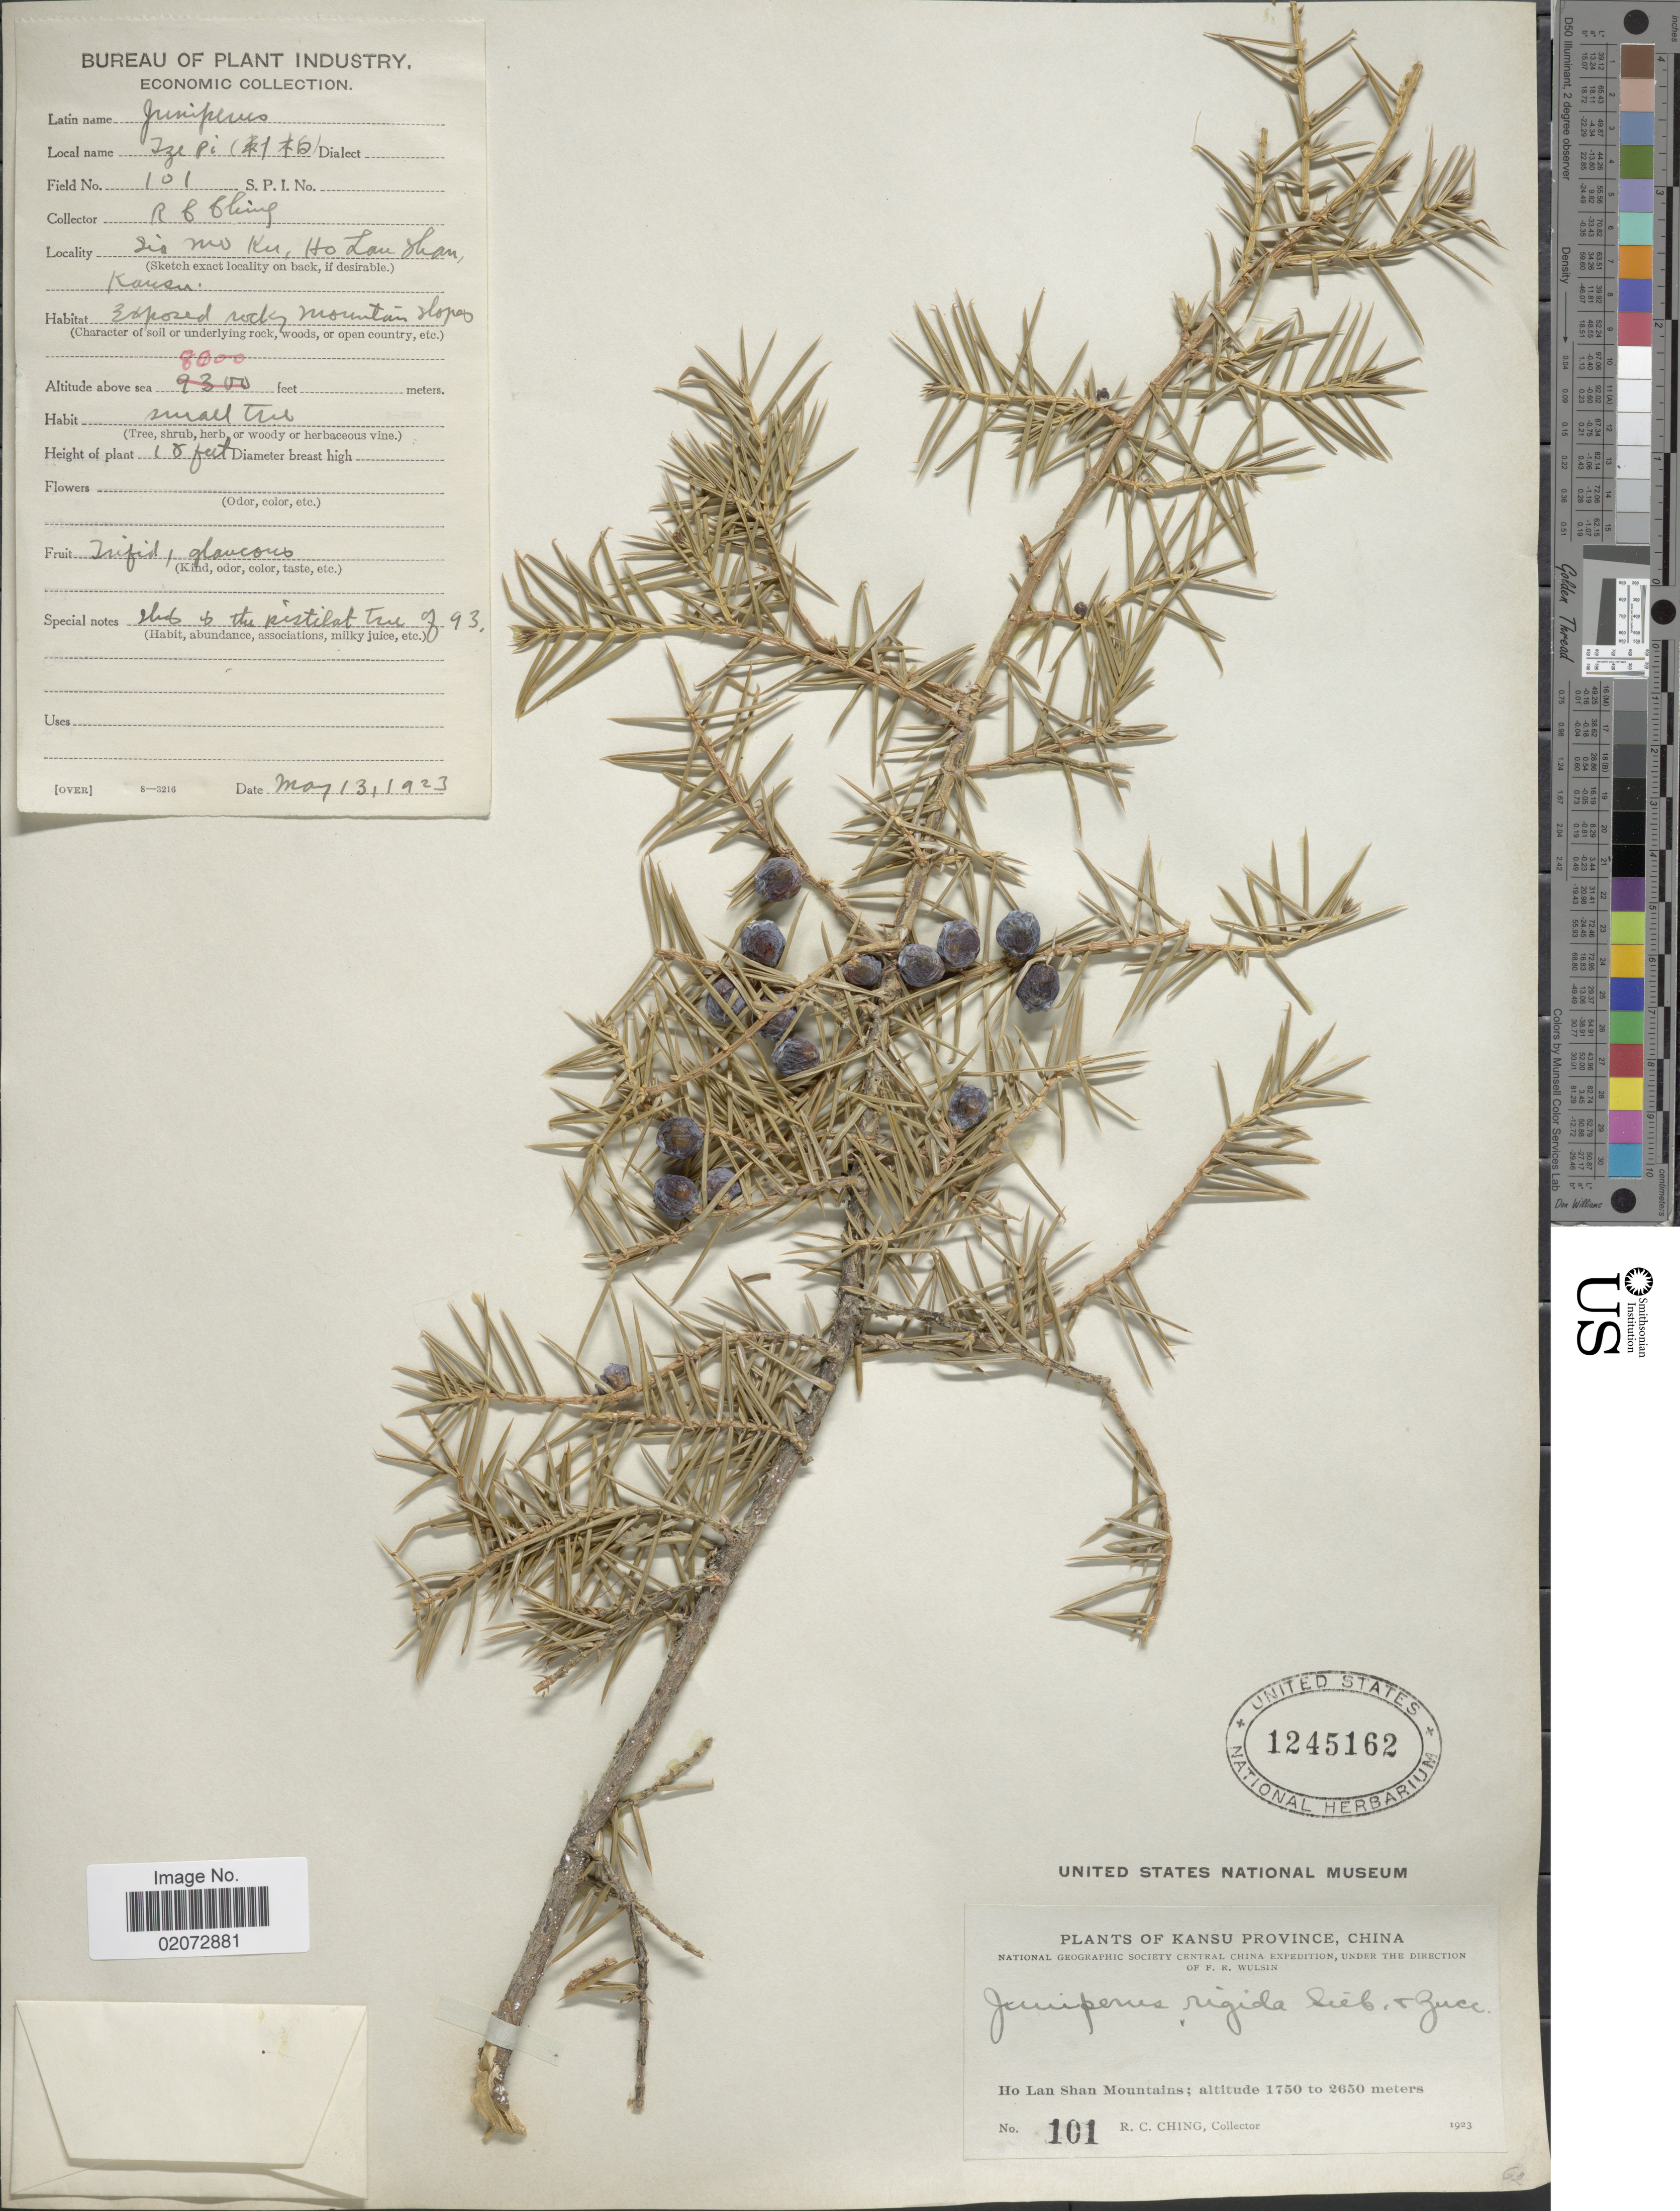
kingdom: Plantae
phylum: Tracheophyta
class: Pinopsida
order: Pinales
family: Cupressaceae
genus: Juniperus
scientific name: Juniperus rigida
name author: Siebold & Zucc.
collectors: R. C. Ching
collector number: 101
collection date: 1923-05-13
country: China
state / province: Gansu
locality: Kansu Province, Ho Lan Shan Mountains, Sia Mo Ku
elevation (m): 2438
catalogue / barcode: US 1245162